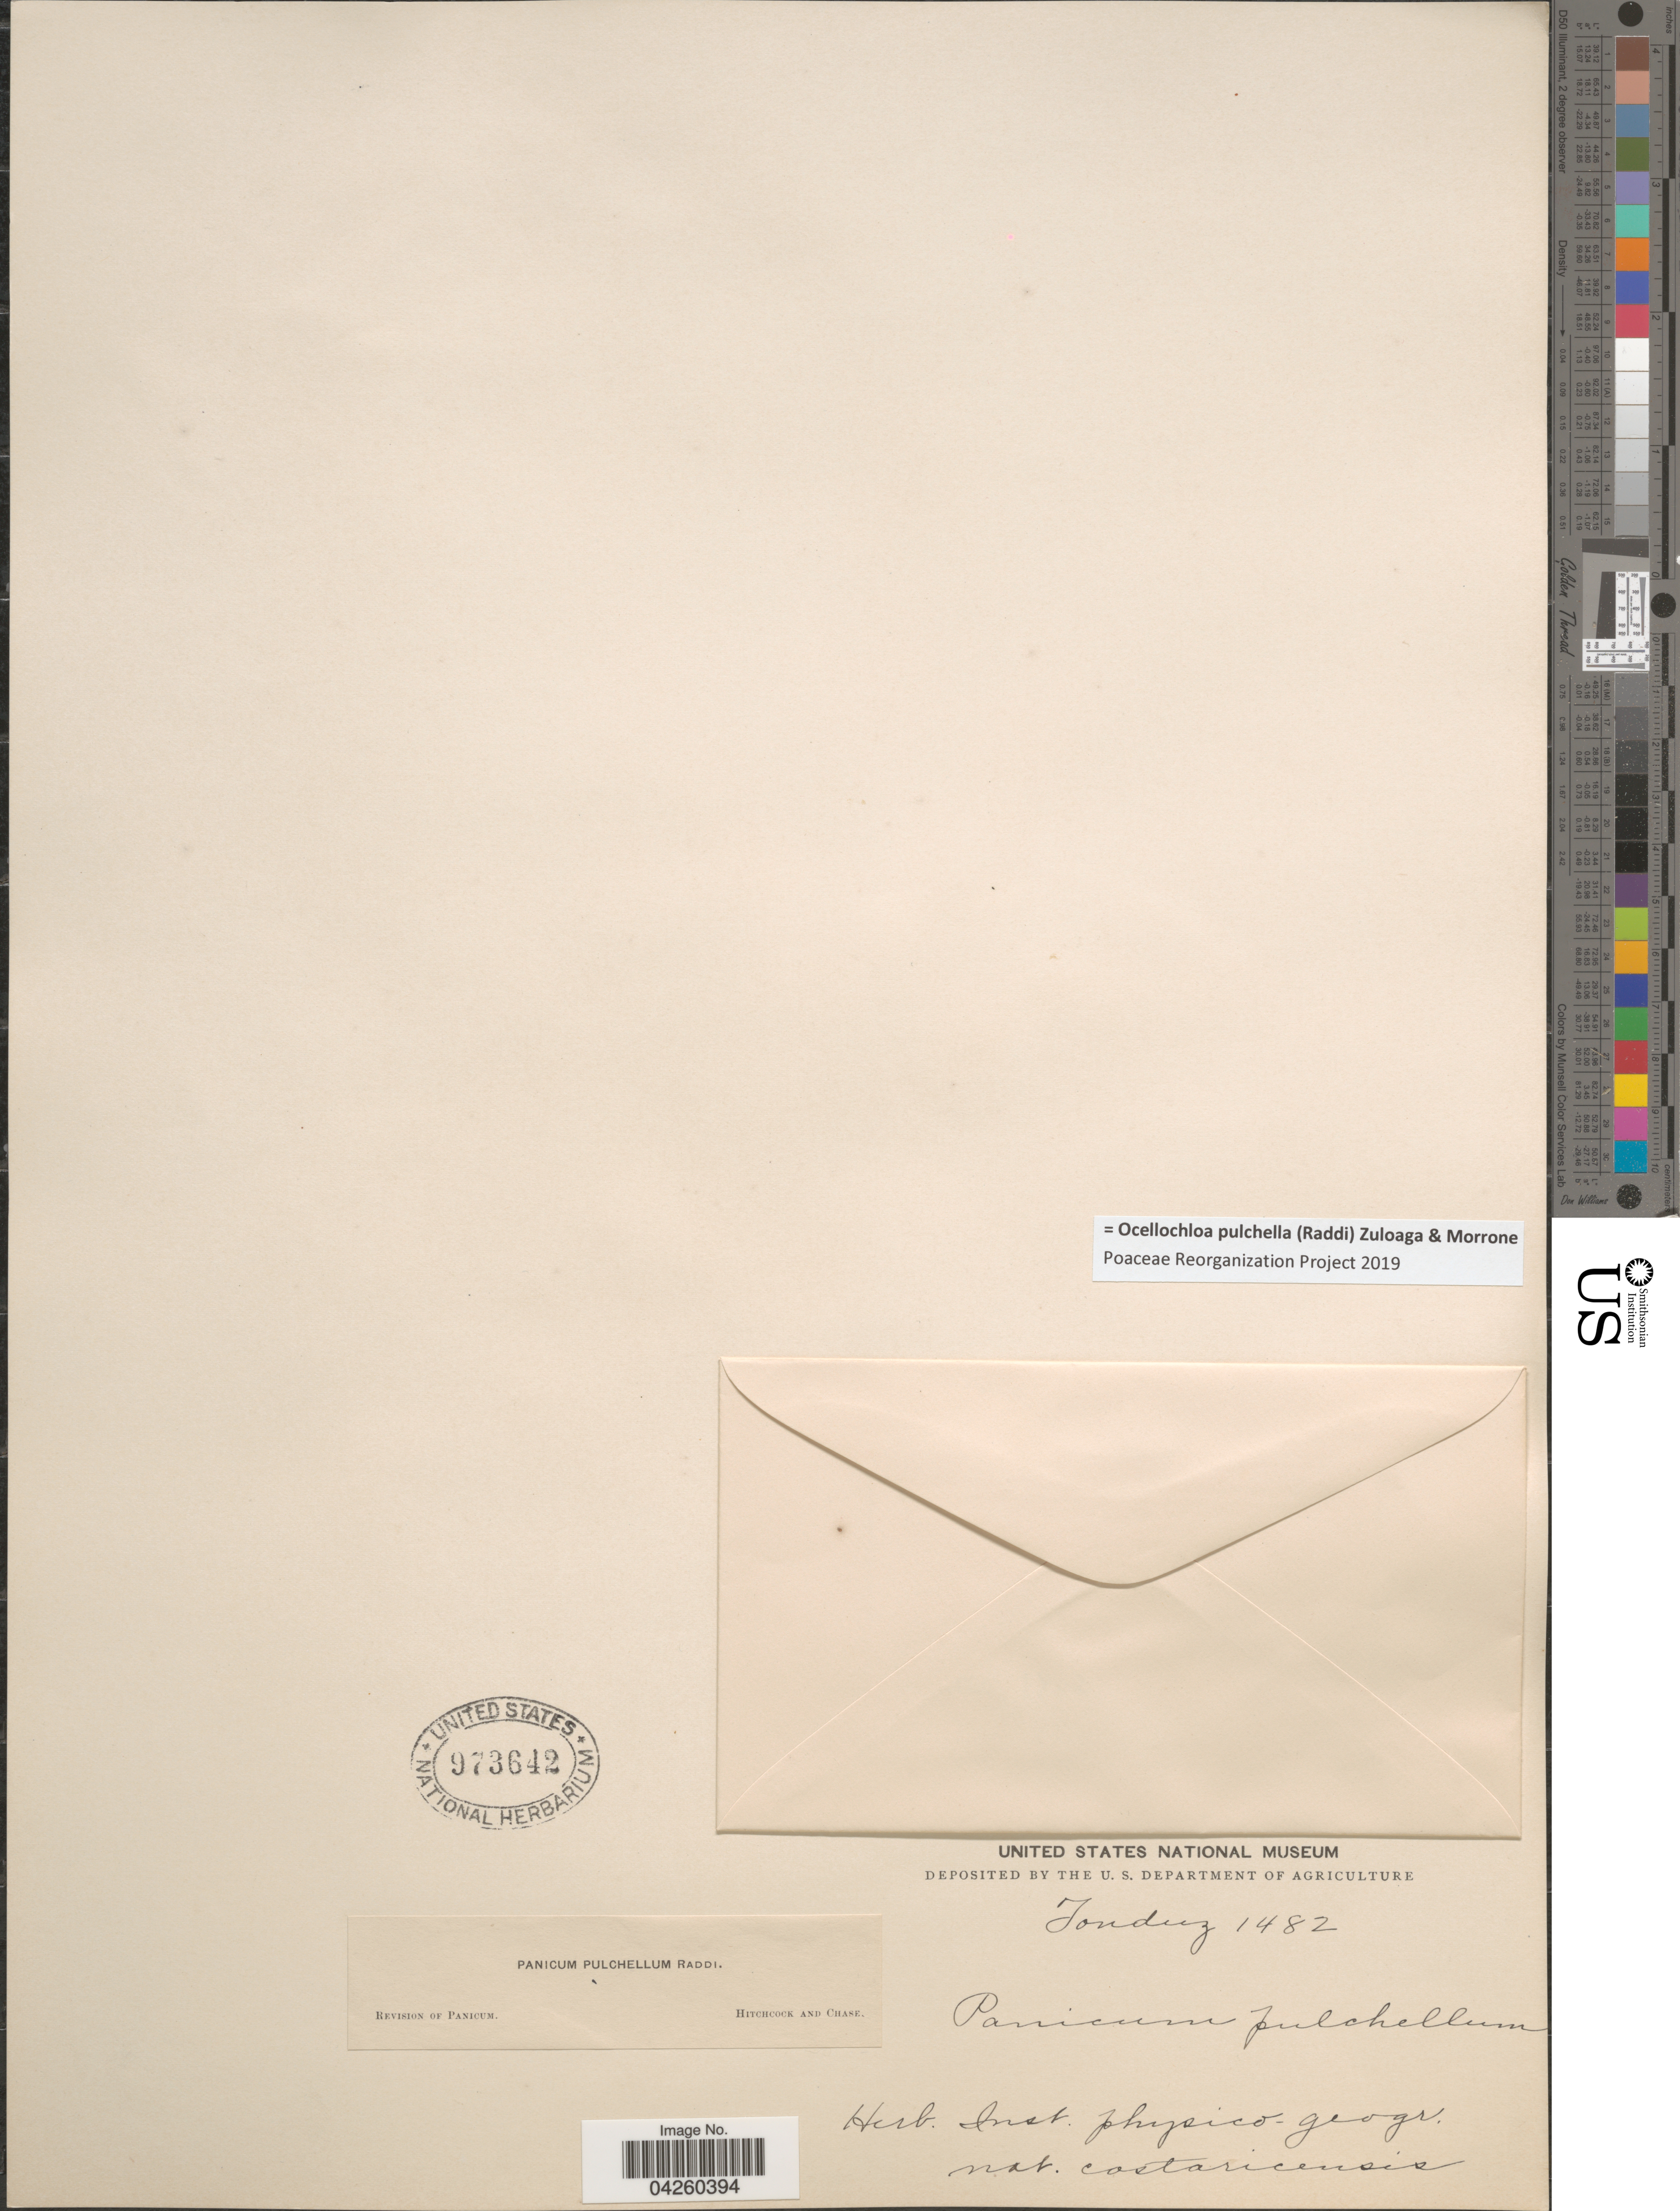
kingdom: Plantae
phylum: Tracheophyta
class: Liliopsida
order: Poales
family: Poaceae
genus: Ocellochloa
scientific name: Ocellochloa pulchella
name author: (Raddi) Zuloaga & Morrone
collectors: Tonduz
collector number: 1482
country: Costa Rica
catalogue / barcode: US 973642